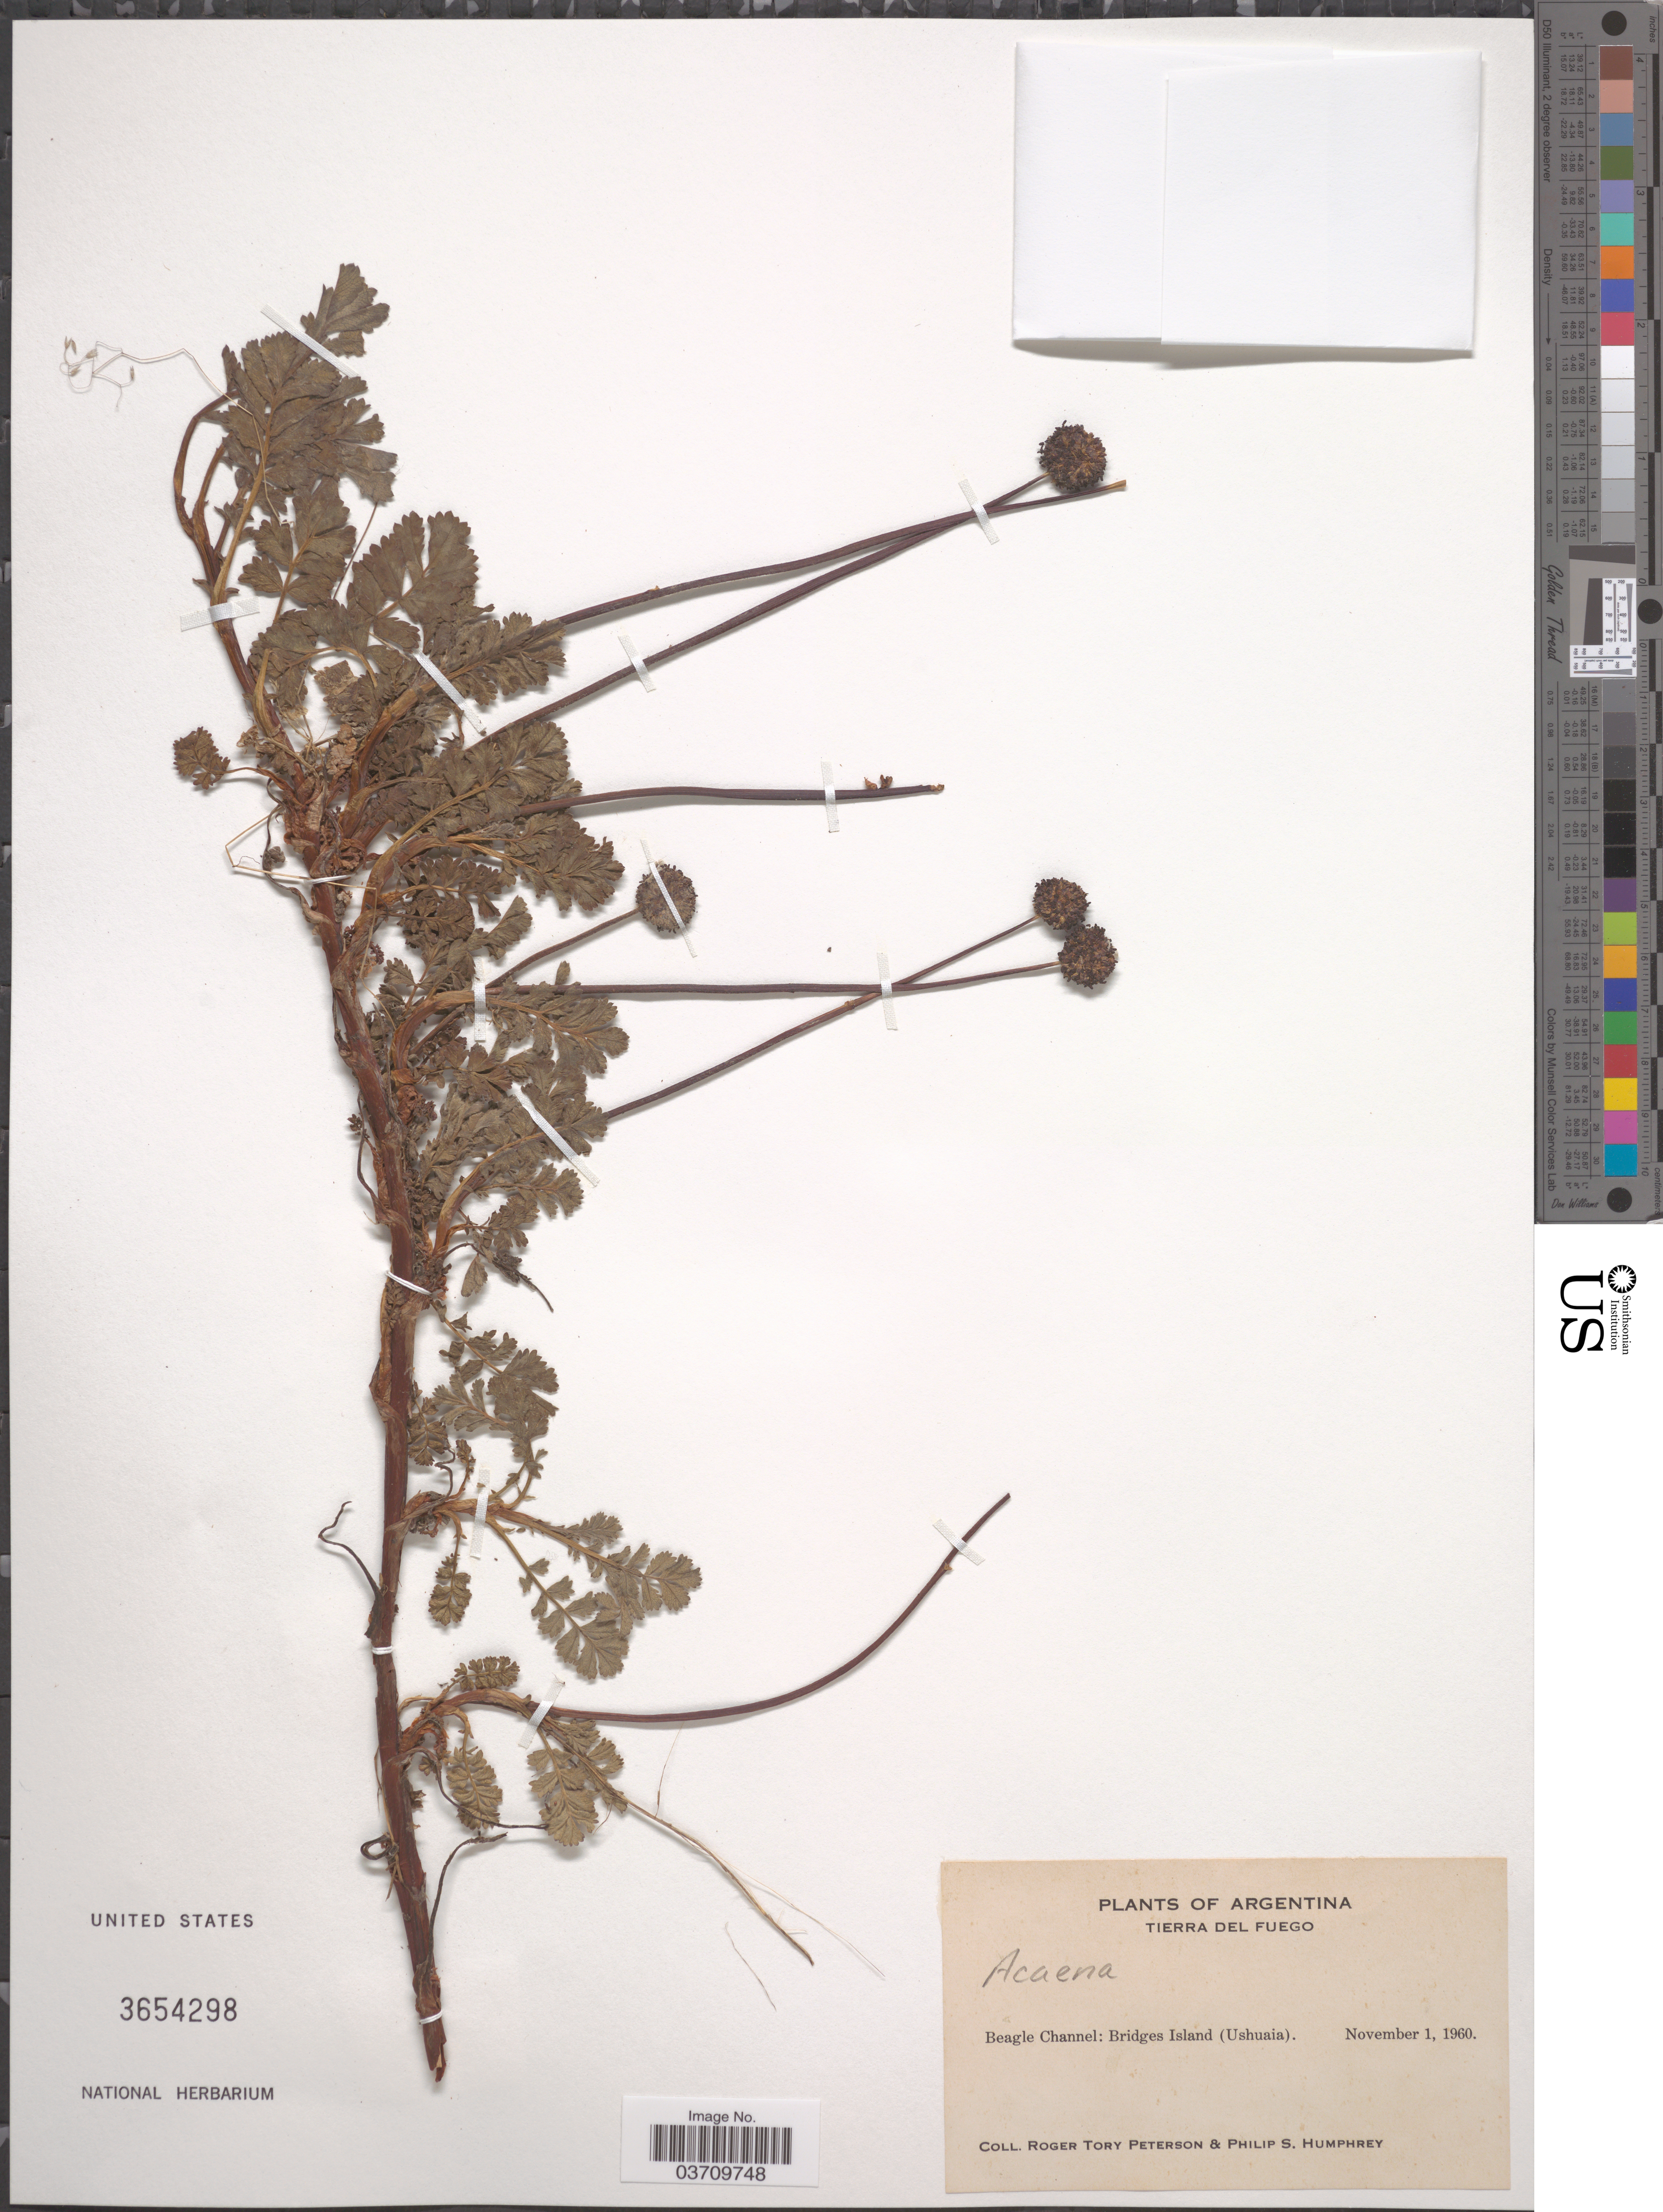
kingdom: Plantae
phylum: Tracheophyta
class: Magnoliopsida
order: Rosales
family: Rosaceae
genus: Acaena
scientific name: Acaena sp.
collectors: R. Peterson & P. Humphrey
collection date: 1960-11-01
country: Argentina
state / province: Tierra del Fuego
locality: Beagle Channel: Bridges Island (Ushuaia).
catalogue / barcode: US 3654298